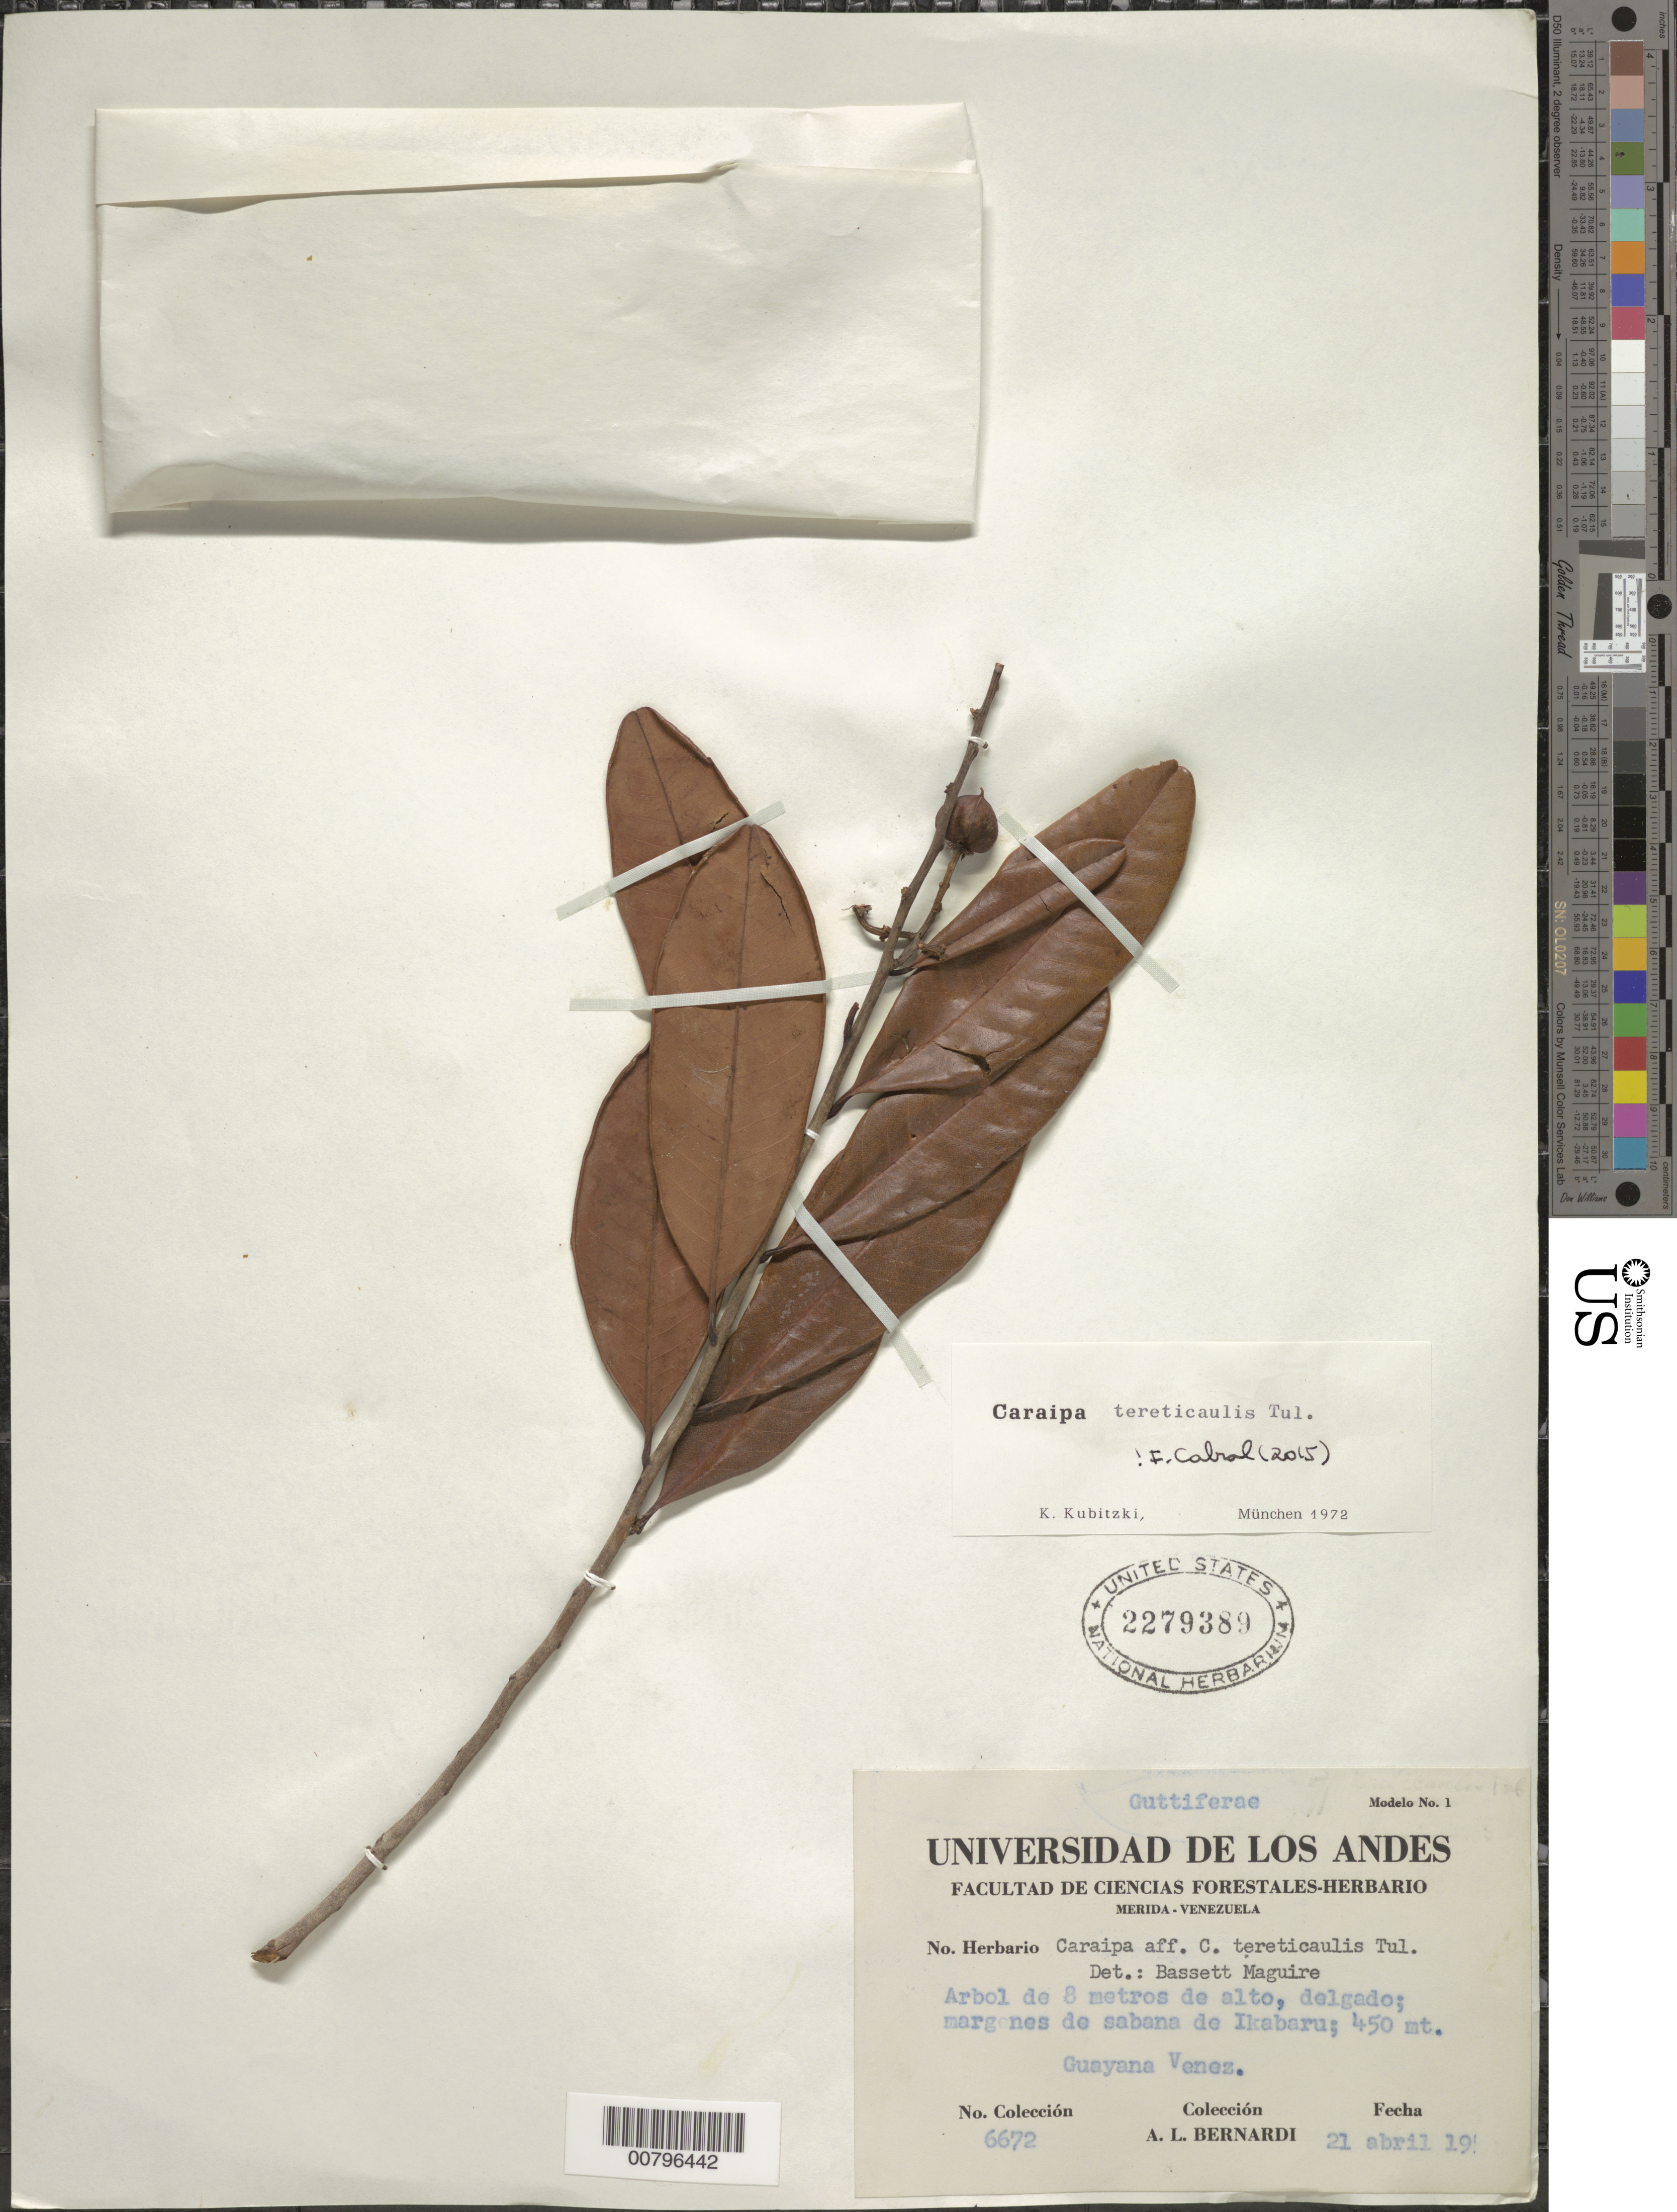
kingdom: Plantae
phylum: Tracheophyta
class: Magnoliopsida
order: Malpighiales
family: Calophyllaceae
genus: Caraipa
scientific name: Caraipa tereticaulis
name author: Tul.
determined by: (M) Universitat Munchen, Institut fur Systematische Botanik (GERMANY)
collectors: A. L. Bernardi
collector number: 6672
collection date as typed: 21-Apr-57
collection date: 1957-04-21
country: Venezuela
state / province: Bolívar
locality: Icabarú, Guayana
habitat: Margenes de sabana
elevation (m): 450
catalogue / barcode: US 2279389